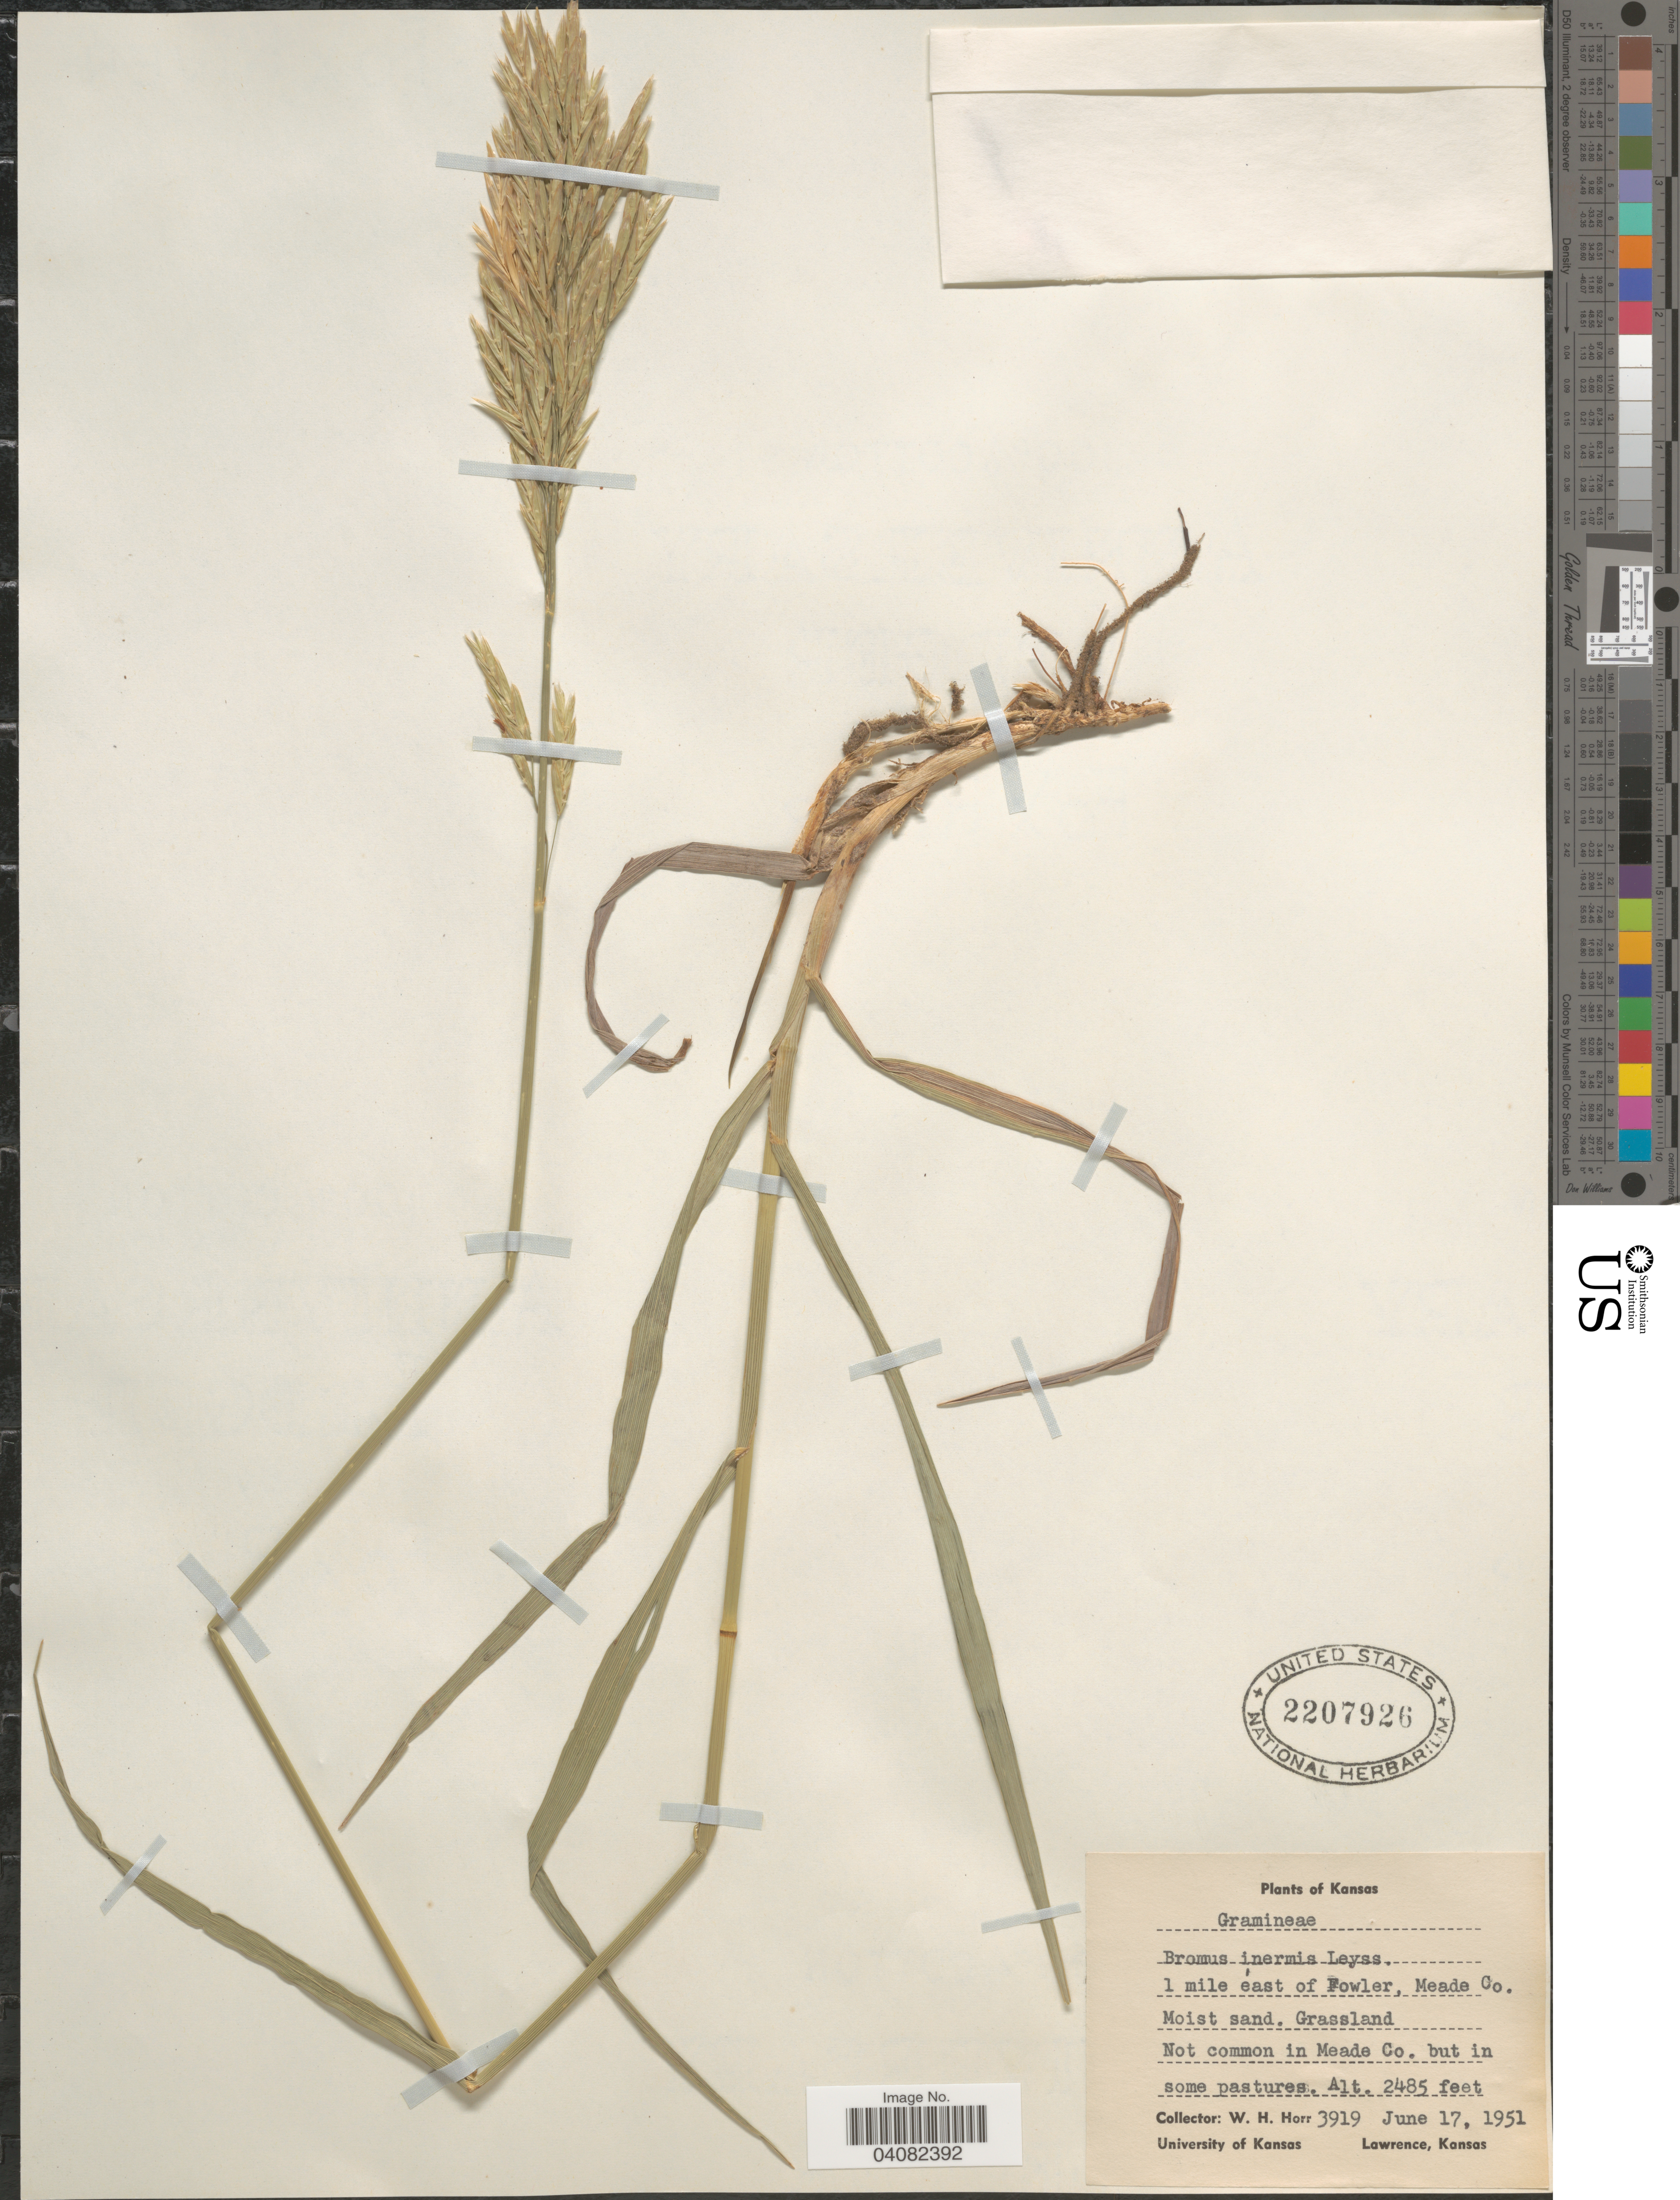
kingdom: Plantae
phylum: Tracheophyta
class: Liliopsida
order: Poales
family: Poaceae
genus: Bromus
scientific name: Bromus inermis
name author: Leyss.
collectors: W. H. Horr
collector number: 3919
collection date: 1951-06-17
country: United States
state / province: Kansas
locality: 1 mile east of Fowler, Meade Co. Not common in Meade Co. but in some pastures.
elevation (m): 757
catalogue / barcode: US 2207926